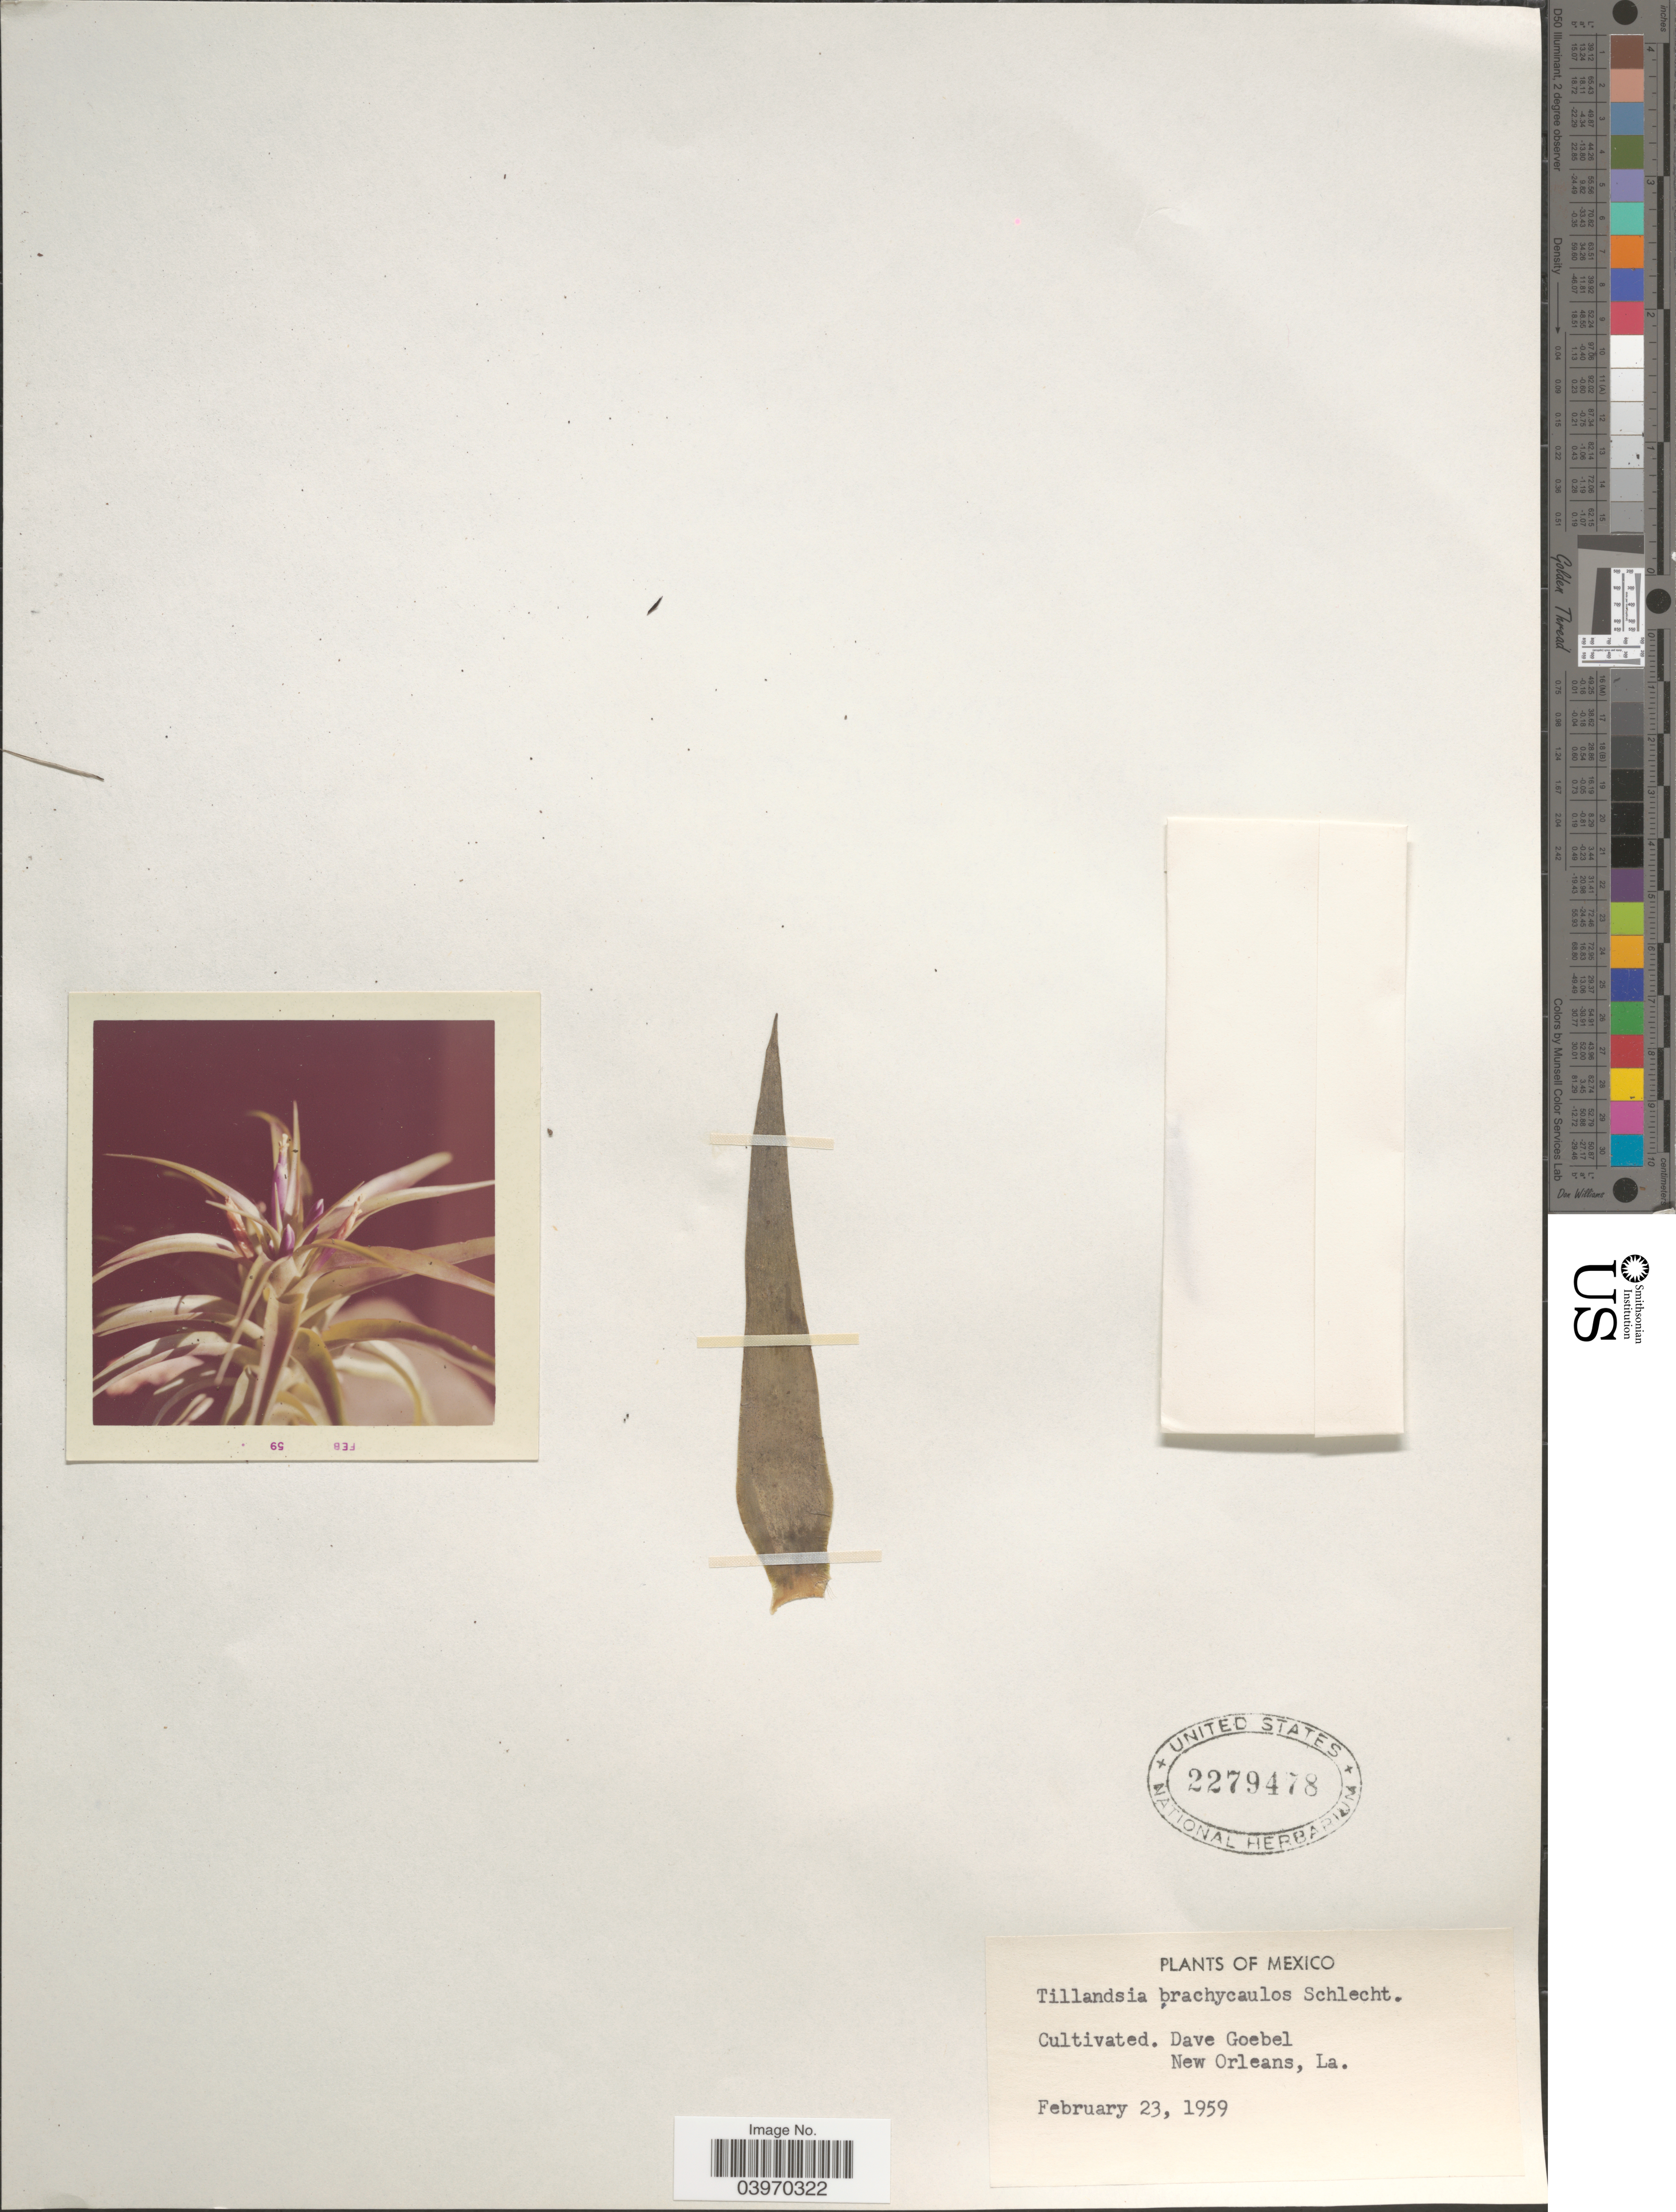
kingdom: Plantae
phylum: Tracheophyta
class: Liliopsida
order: Poales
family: Bromeliaceae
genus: Tillandsia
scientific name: Tillandsia brachycaulos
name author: Schltdl.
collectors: D. Goebel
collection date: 1959-02-23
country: United States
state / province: Louisiana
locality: New Orleans.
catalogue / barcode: US 2279478